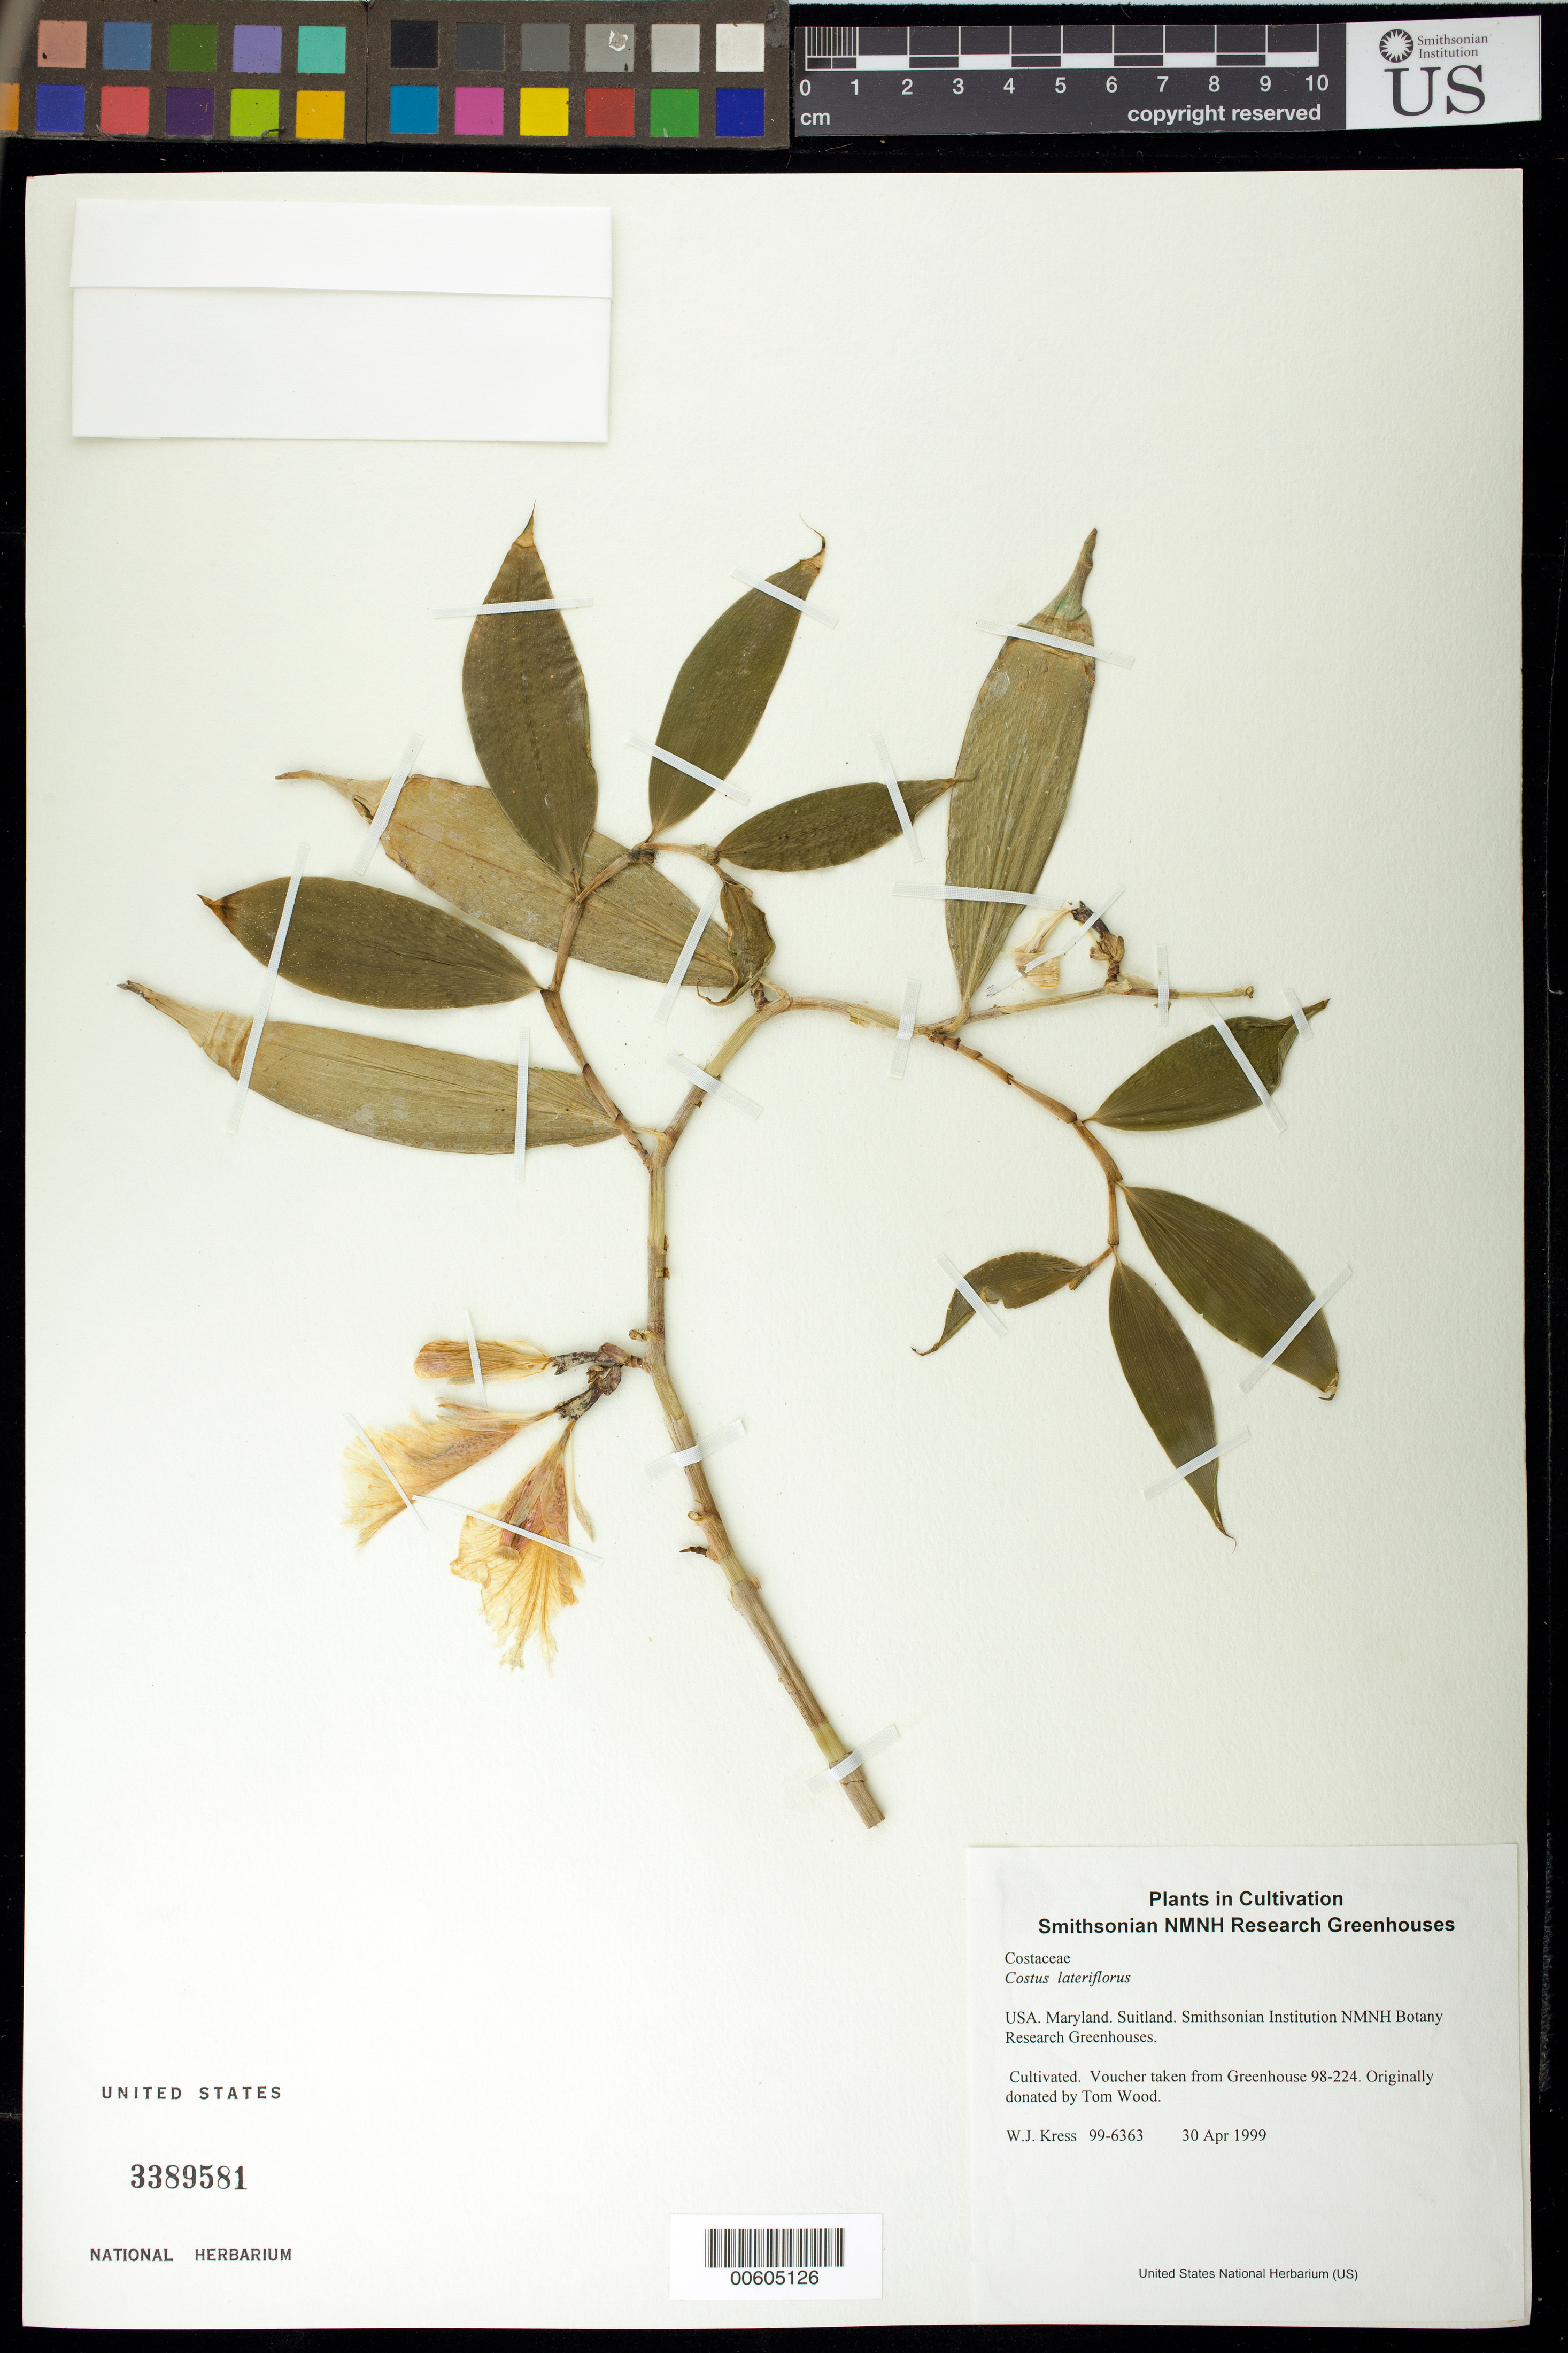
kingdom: Plantae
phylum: Tracheophyta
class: Liliopsida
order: Zingiberales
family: Costaceae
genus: Costus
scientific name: Costus lateriflorus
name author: Baker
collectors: W. J. Kress & M. Bordelon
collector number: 99-6363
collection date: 1999-04-30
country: United States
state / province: Maryland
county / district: Prince George's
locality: NMNH Botany Research Greenhouses. Suitland.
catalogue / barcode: US 3389581